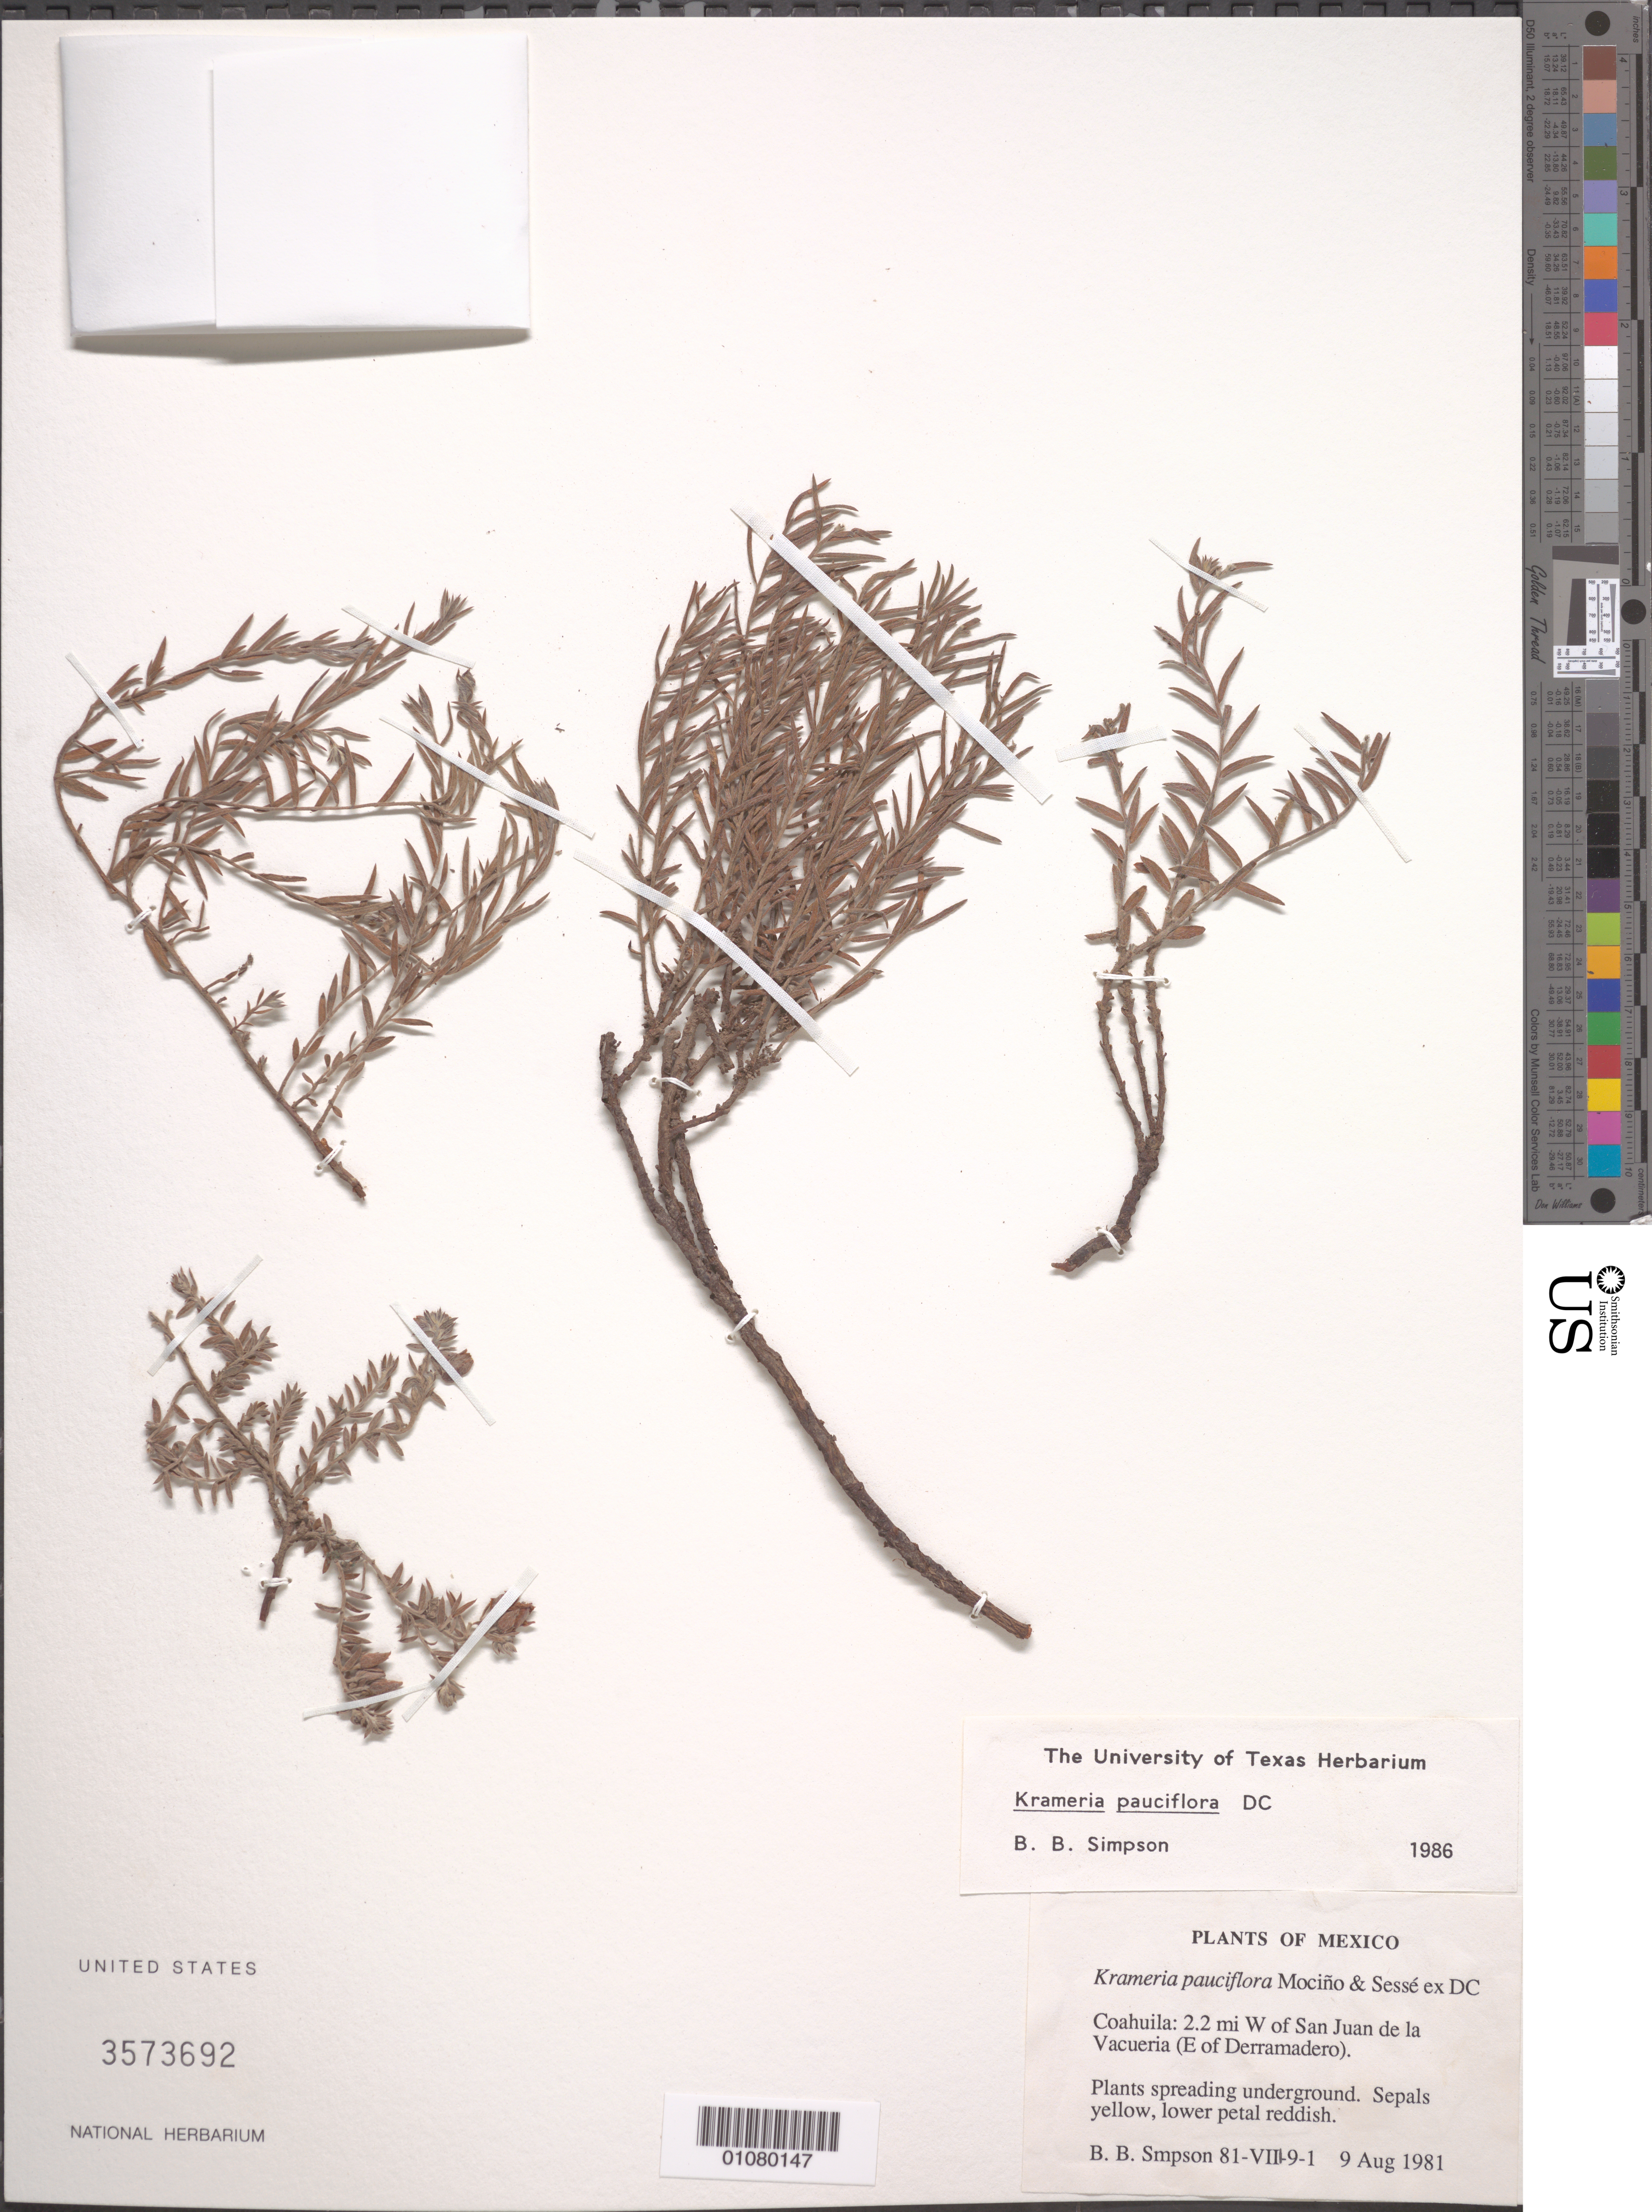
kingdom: Plantae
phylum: Tracheophyta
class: Magnoliopsida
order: Zygophyllales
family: Krameriaceae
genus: Krameria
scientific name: Krameria pauciflora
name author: DC.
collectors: B. B. Simpson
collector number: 81-VIII-9 1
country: Mexico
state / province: Coahuila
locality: W of San Juan del la Vacueria (E of Derramadero)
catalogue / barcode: US 3573692